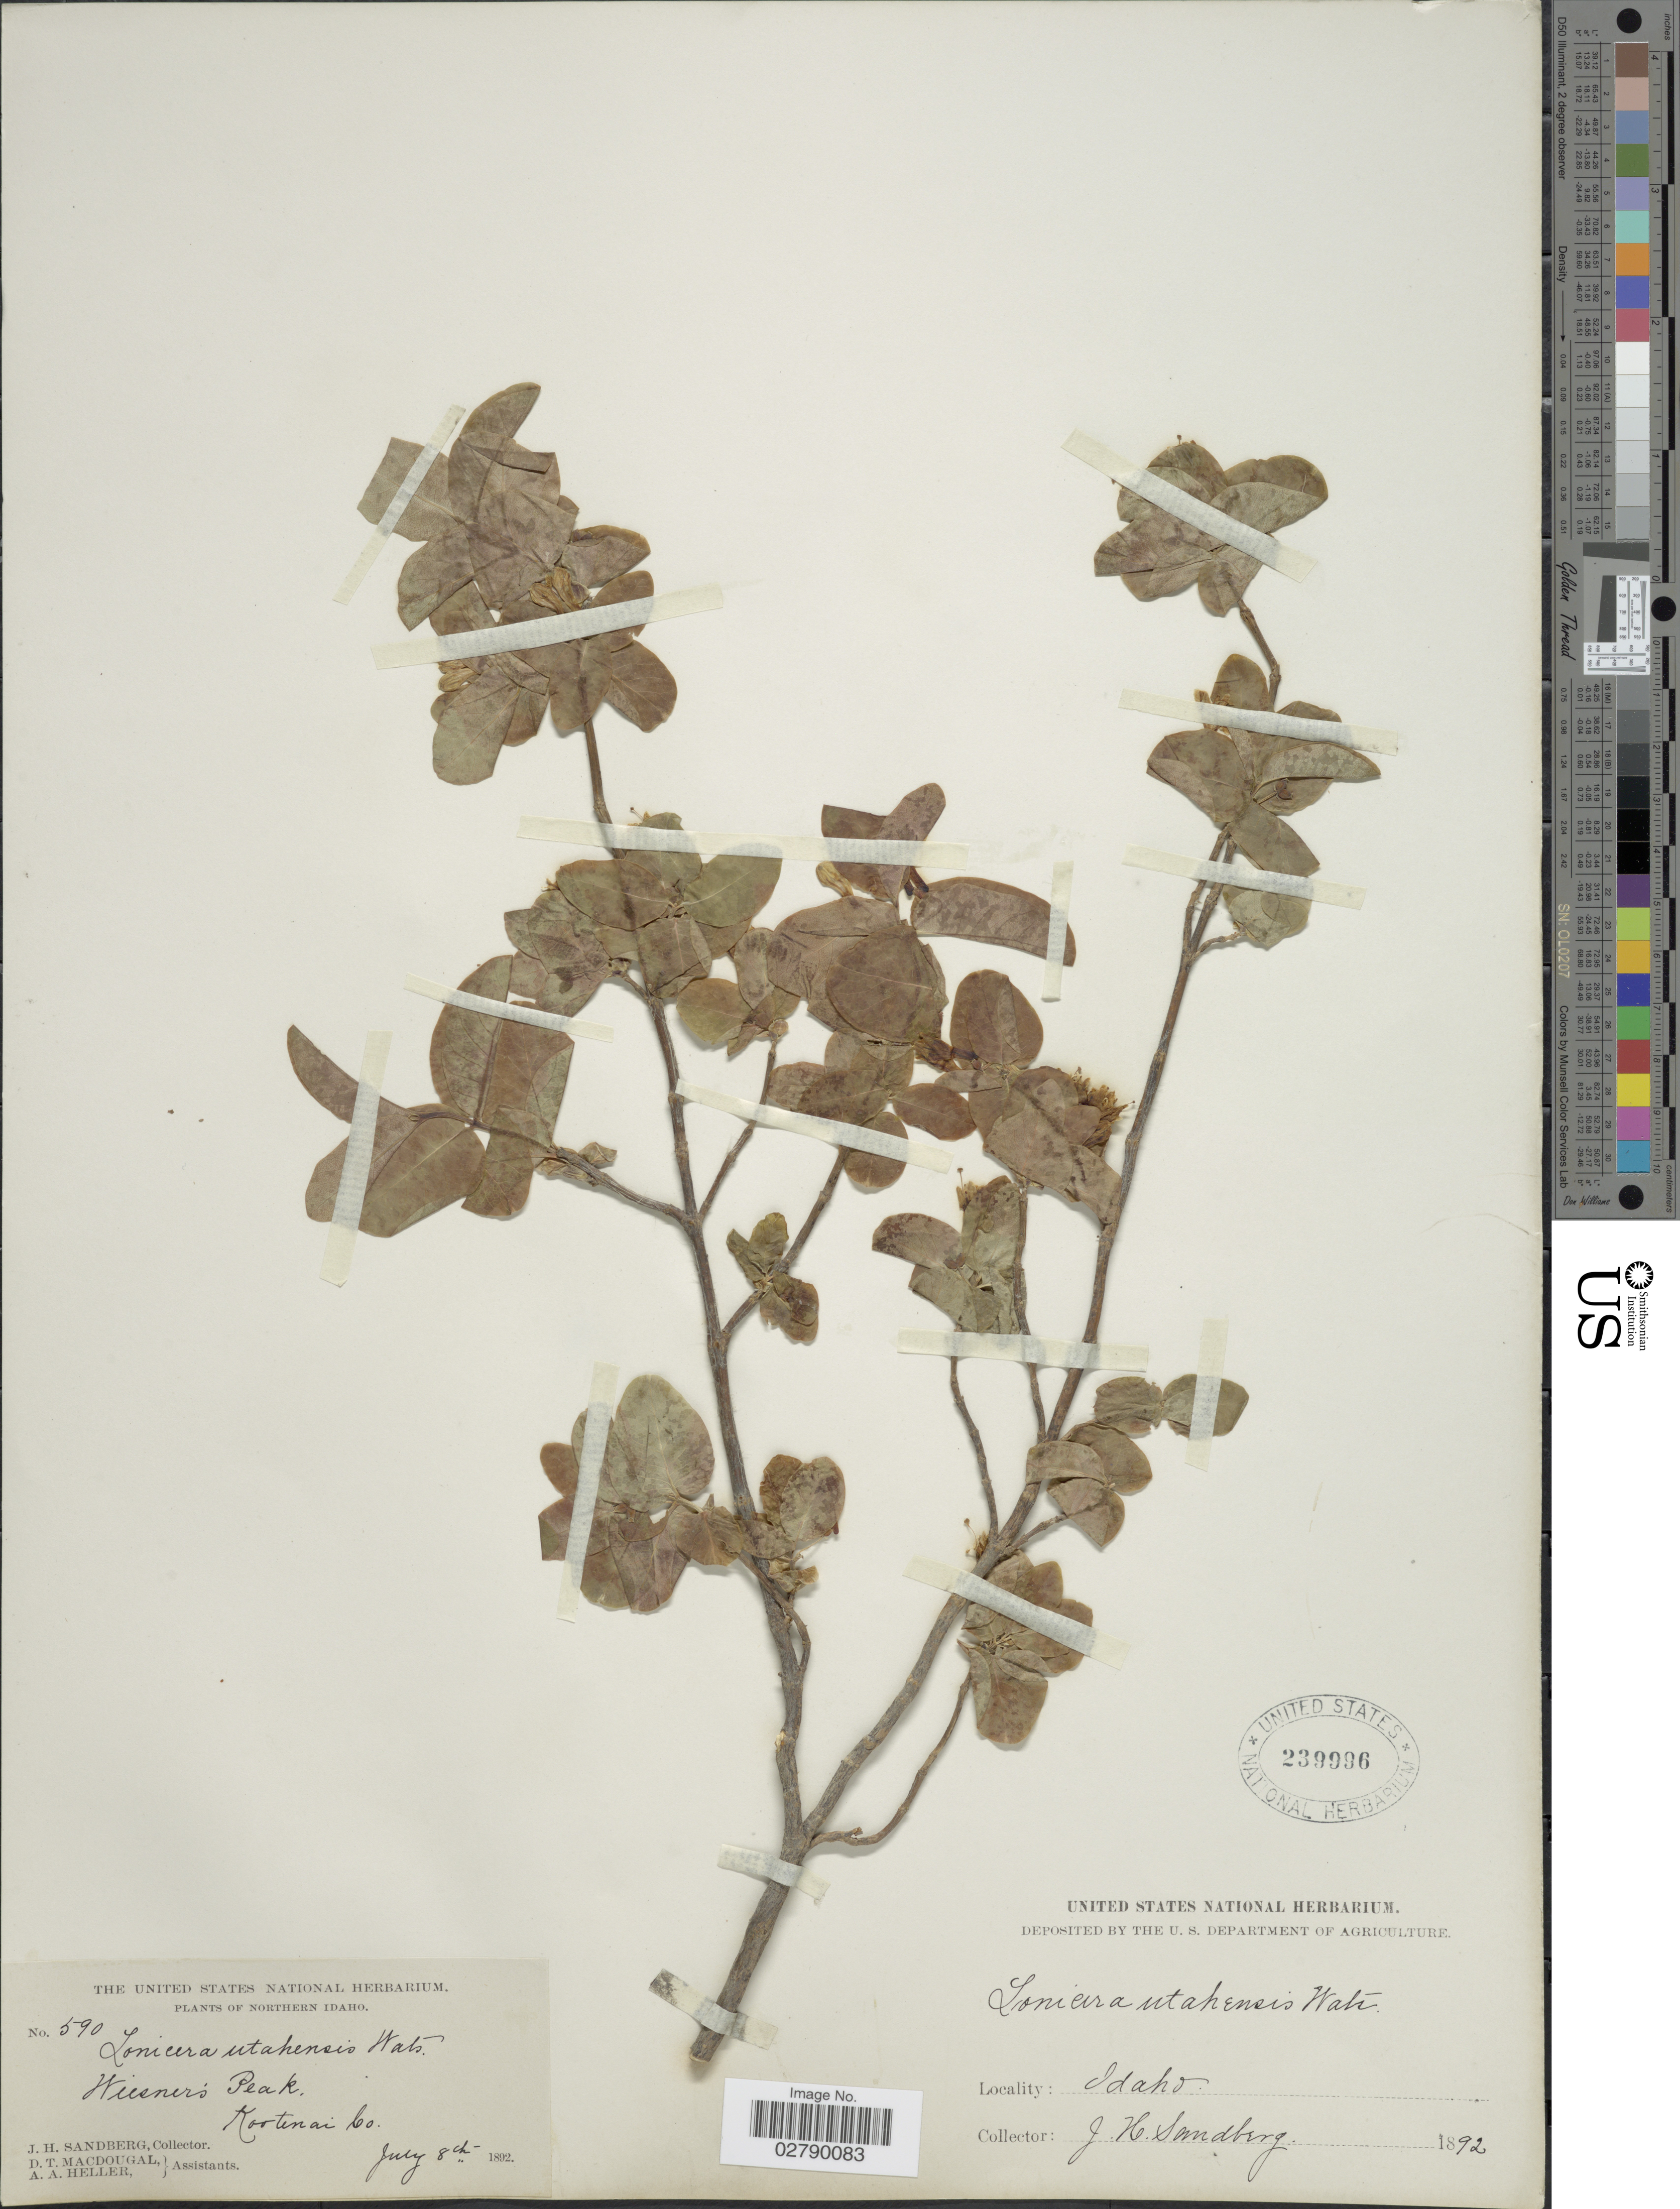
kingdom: Plantae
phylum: Tracheophyta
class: Magnoliopsida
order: Dipsacales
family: Caprifoliaceae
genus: Lonicera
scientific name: Lonicera utahensis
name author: S. Watson in C. King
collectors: J. H. Sandberg, D. T. MacDougal & A. A. Heller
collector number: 590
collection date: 1892-07-08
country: United States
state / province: Idaho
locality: Northern Idaho. Wiesner's Peak, Kootenai Co.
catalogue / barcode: US 239996